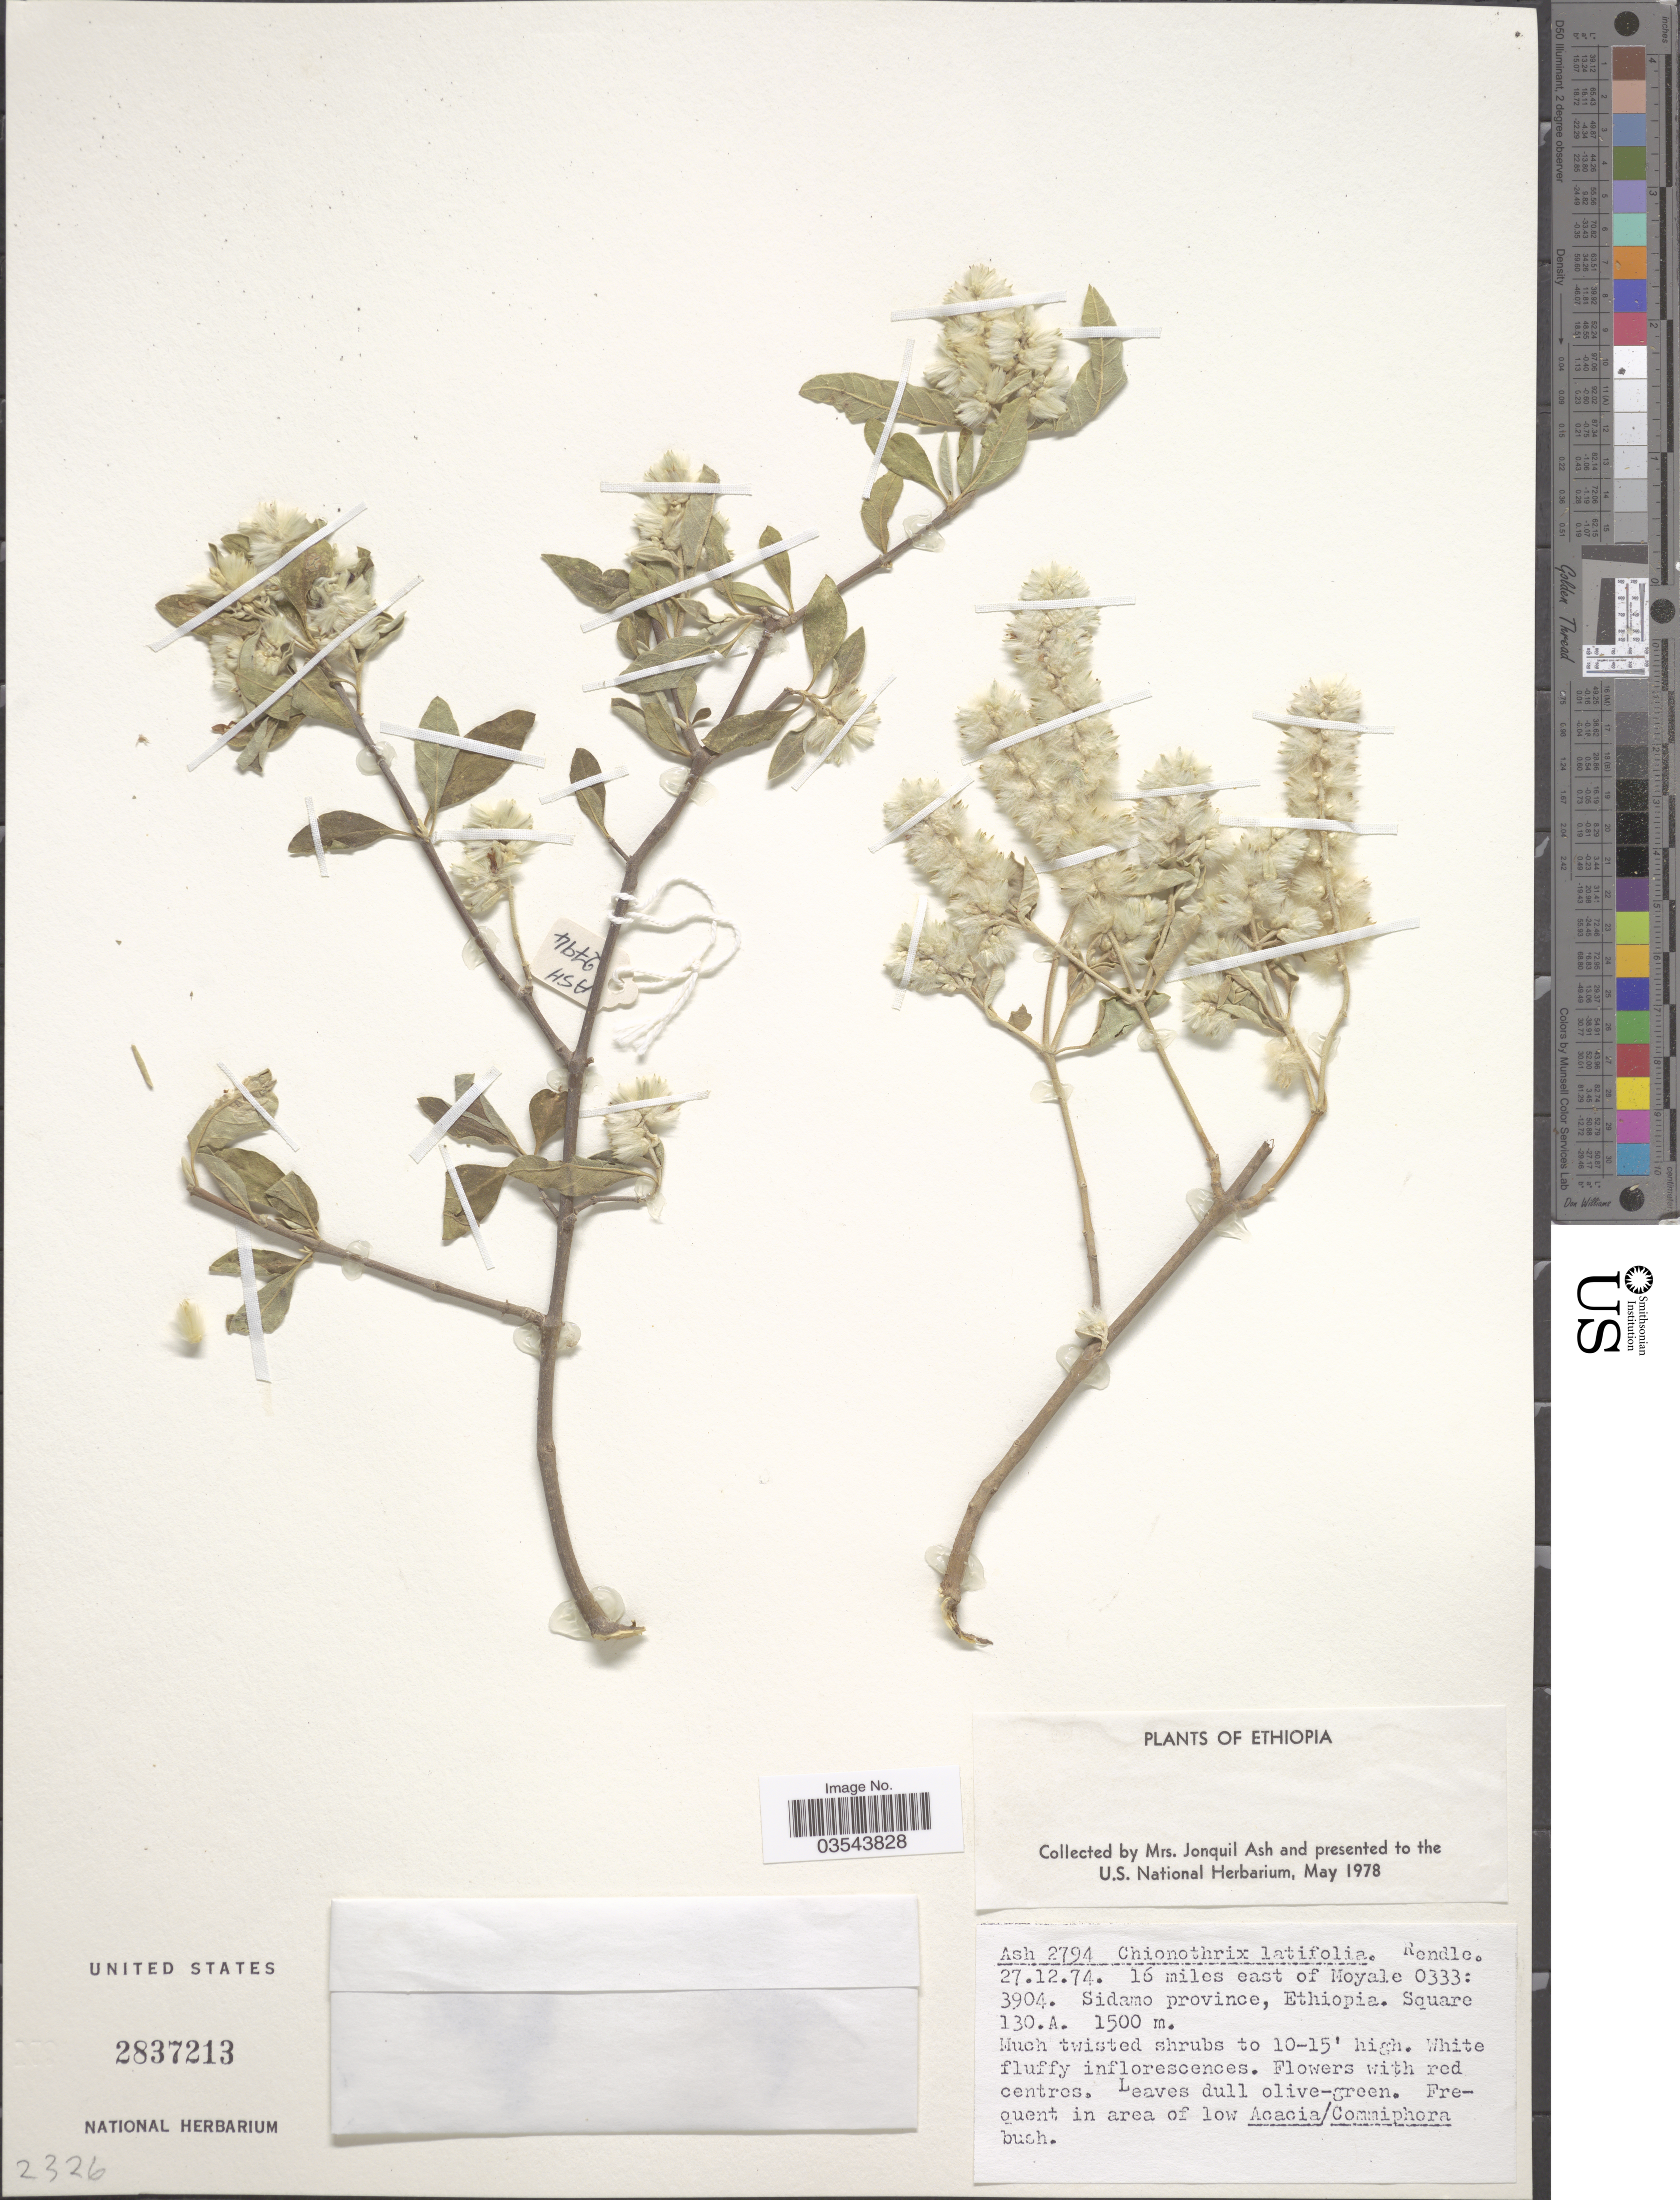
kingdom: Plantae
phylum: Tracheophyta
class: Magnoliopsida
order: Caryophyllales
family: Amaranthaceae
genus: Chionothrix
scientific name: Chionothrix latifolia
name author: Rendle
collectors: J. Ash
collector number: Ash 2794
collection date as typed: Transcribed d/m/y: 27/12/74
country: Ethiopia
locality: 16 miles east of Moyale 0333: 3904. Sidamo province. Square 130 A.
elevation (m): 1500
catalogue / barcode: US 2837213